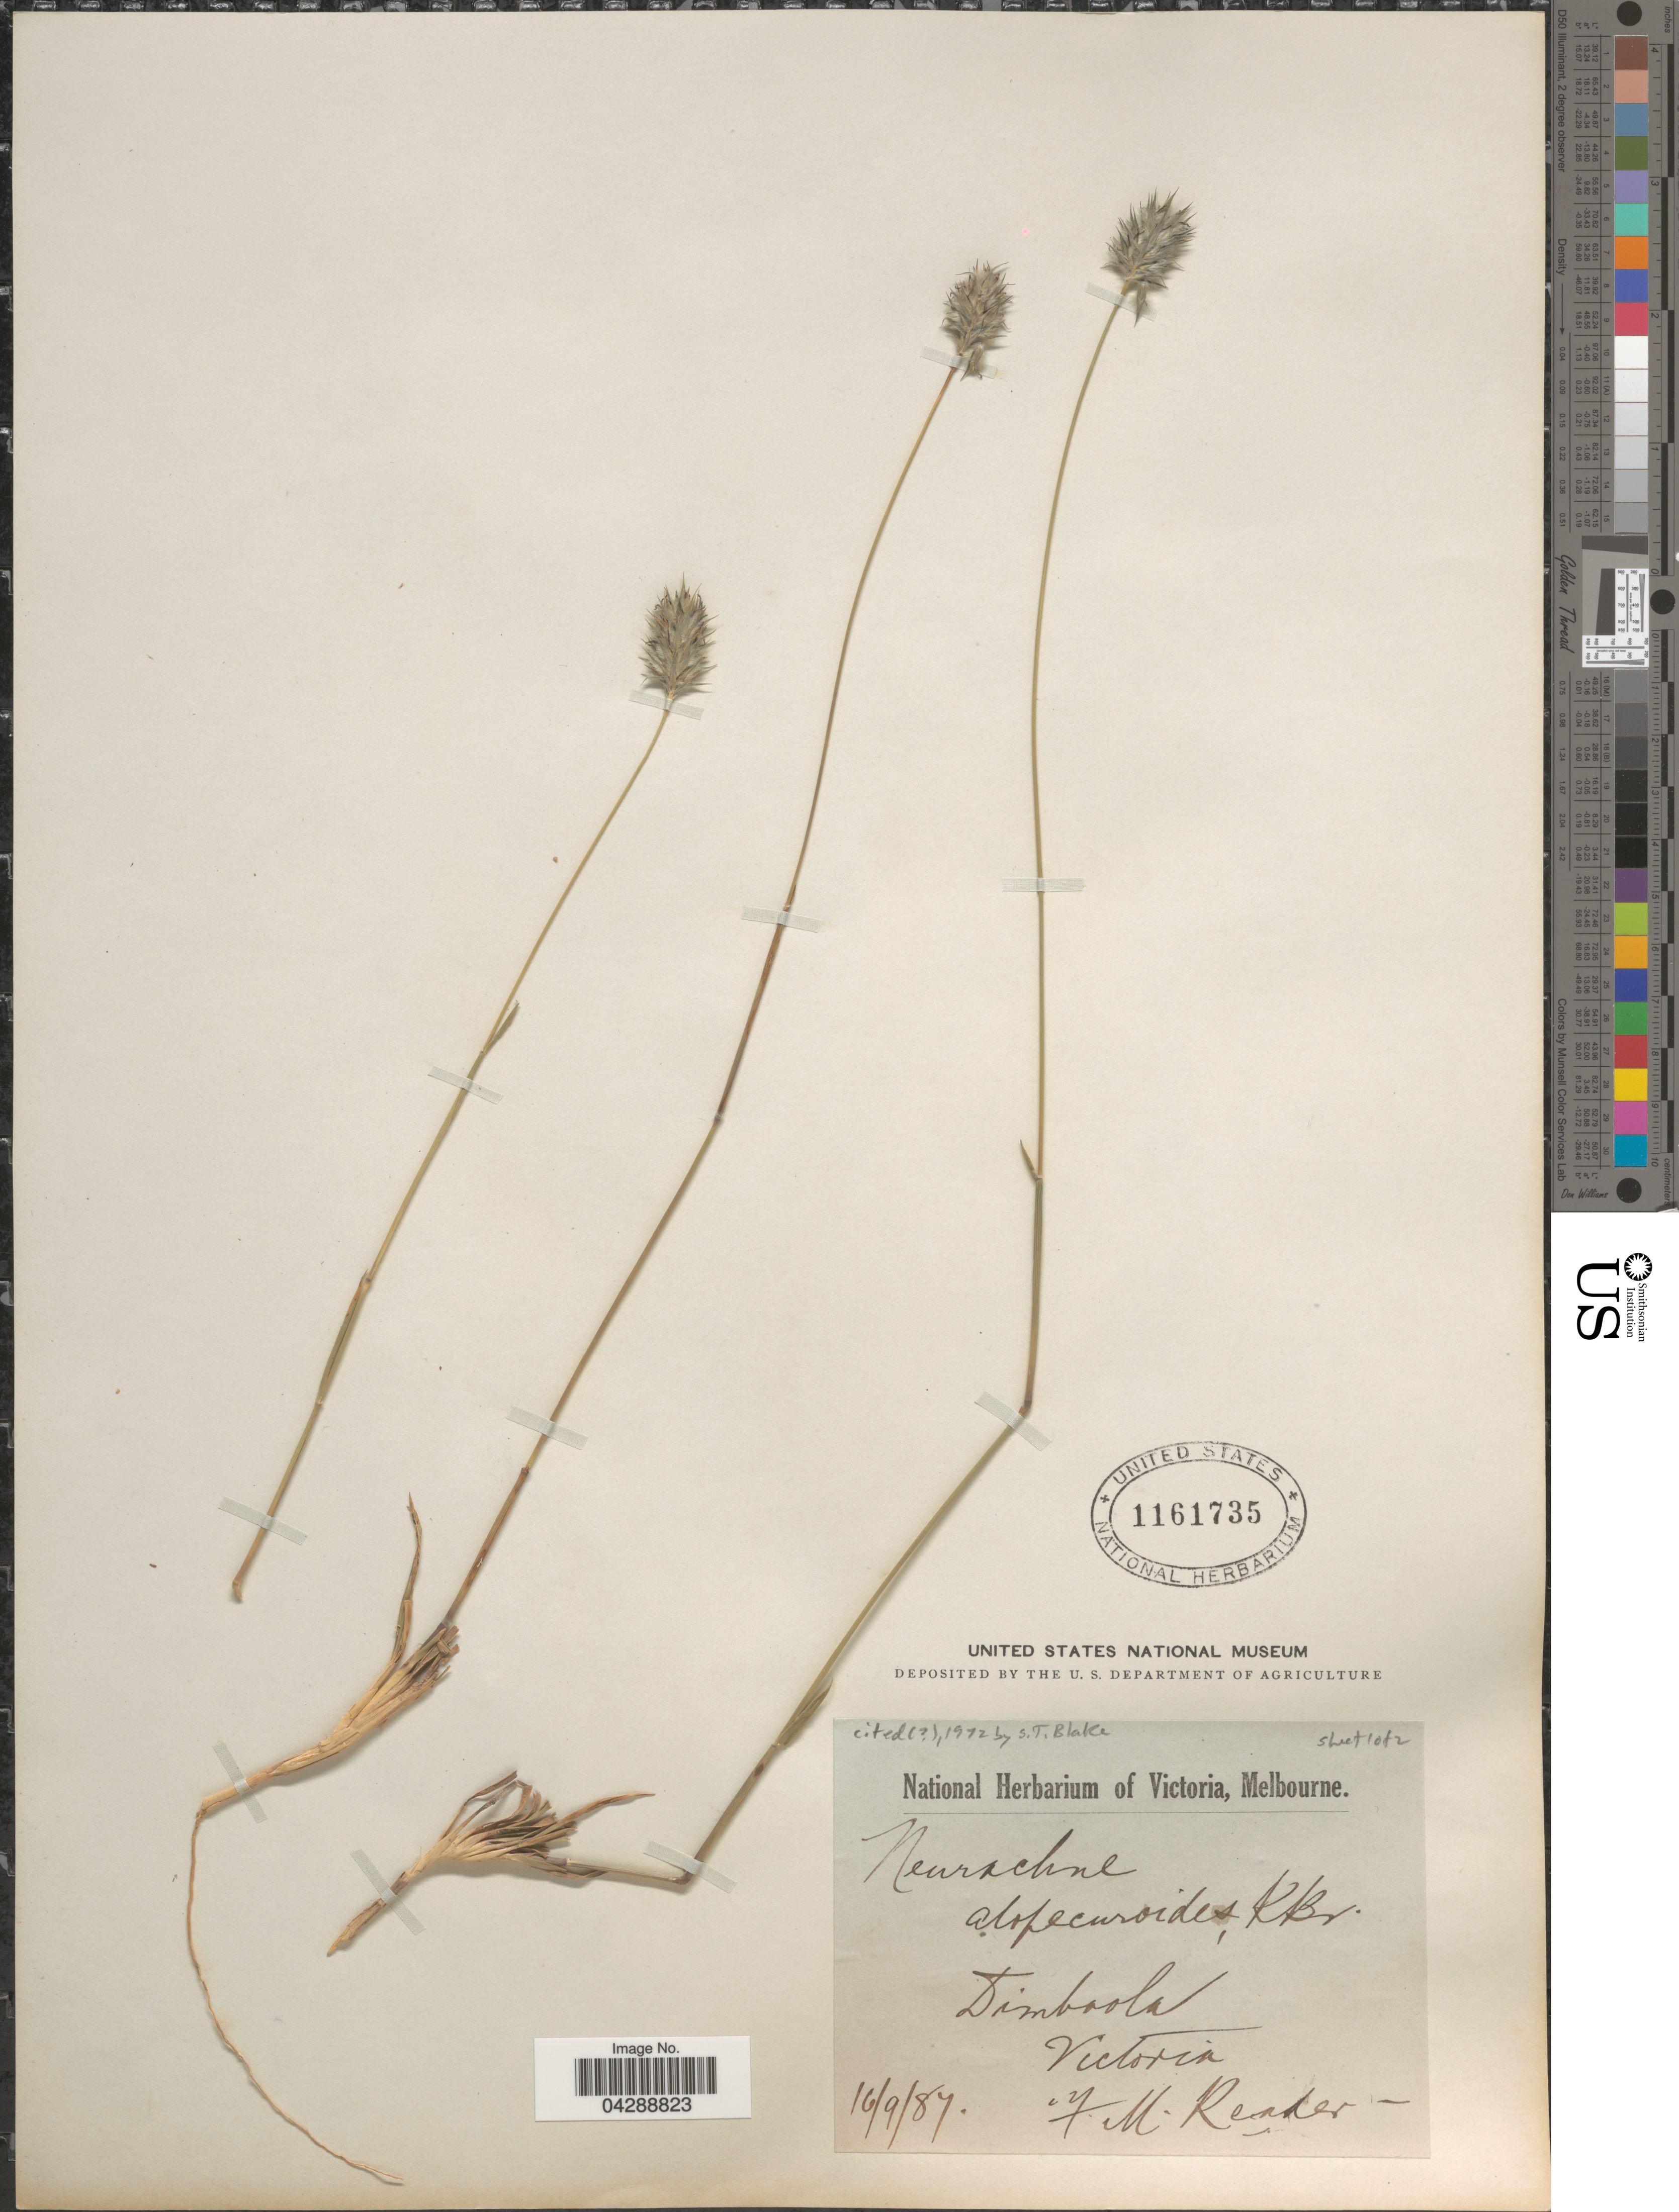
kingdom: Plantae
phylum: Tracheophyta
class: Liliopsida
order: Poales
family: Poaceae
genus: Neurachne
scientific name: Neurachne alopecuroidea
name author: R. Br.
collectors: F. Reader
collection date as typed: Transcribed d/m/y: 16/9/87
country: Australia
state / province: Victoria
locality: Dimbaola. Victoria.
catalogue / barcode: US 1161735